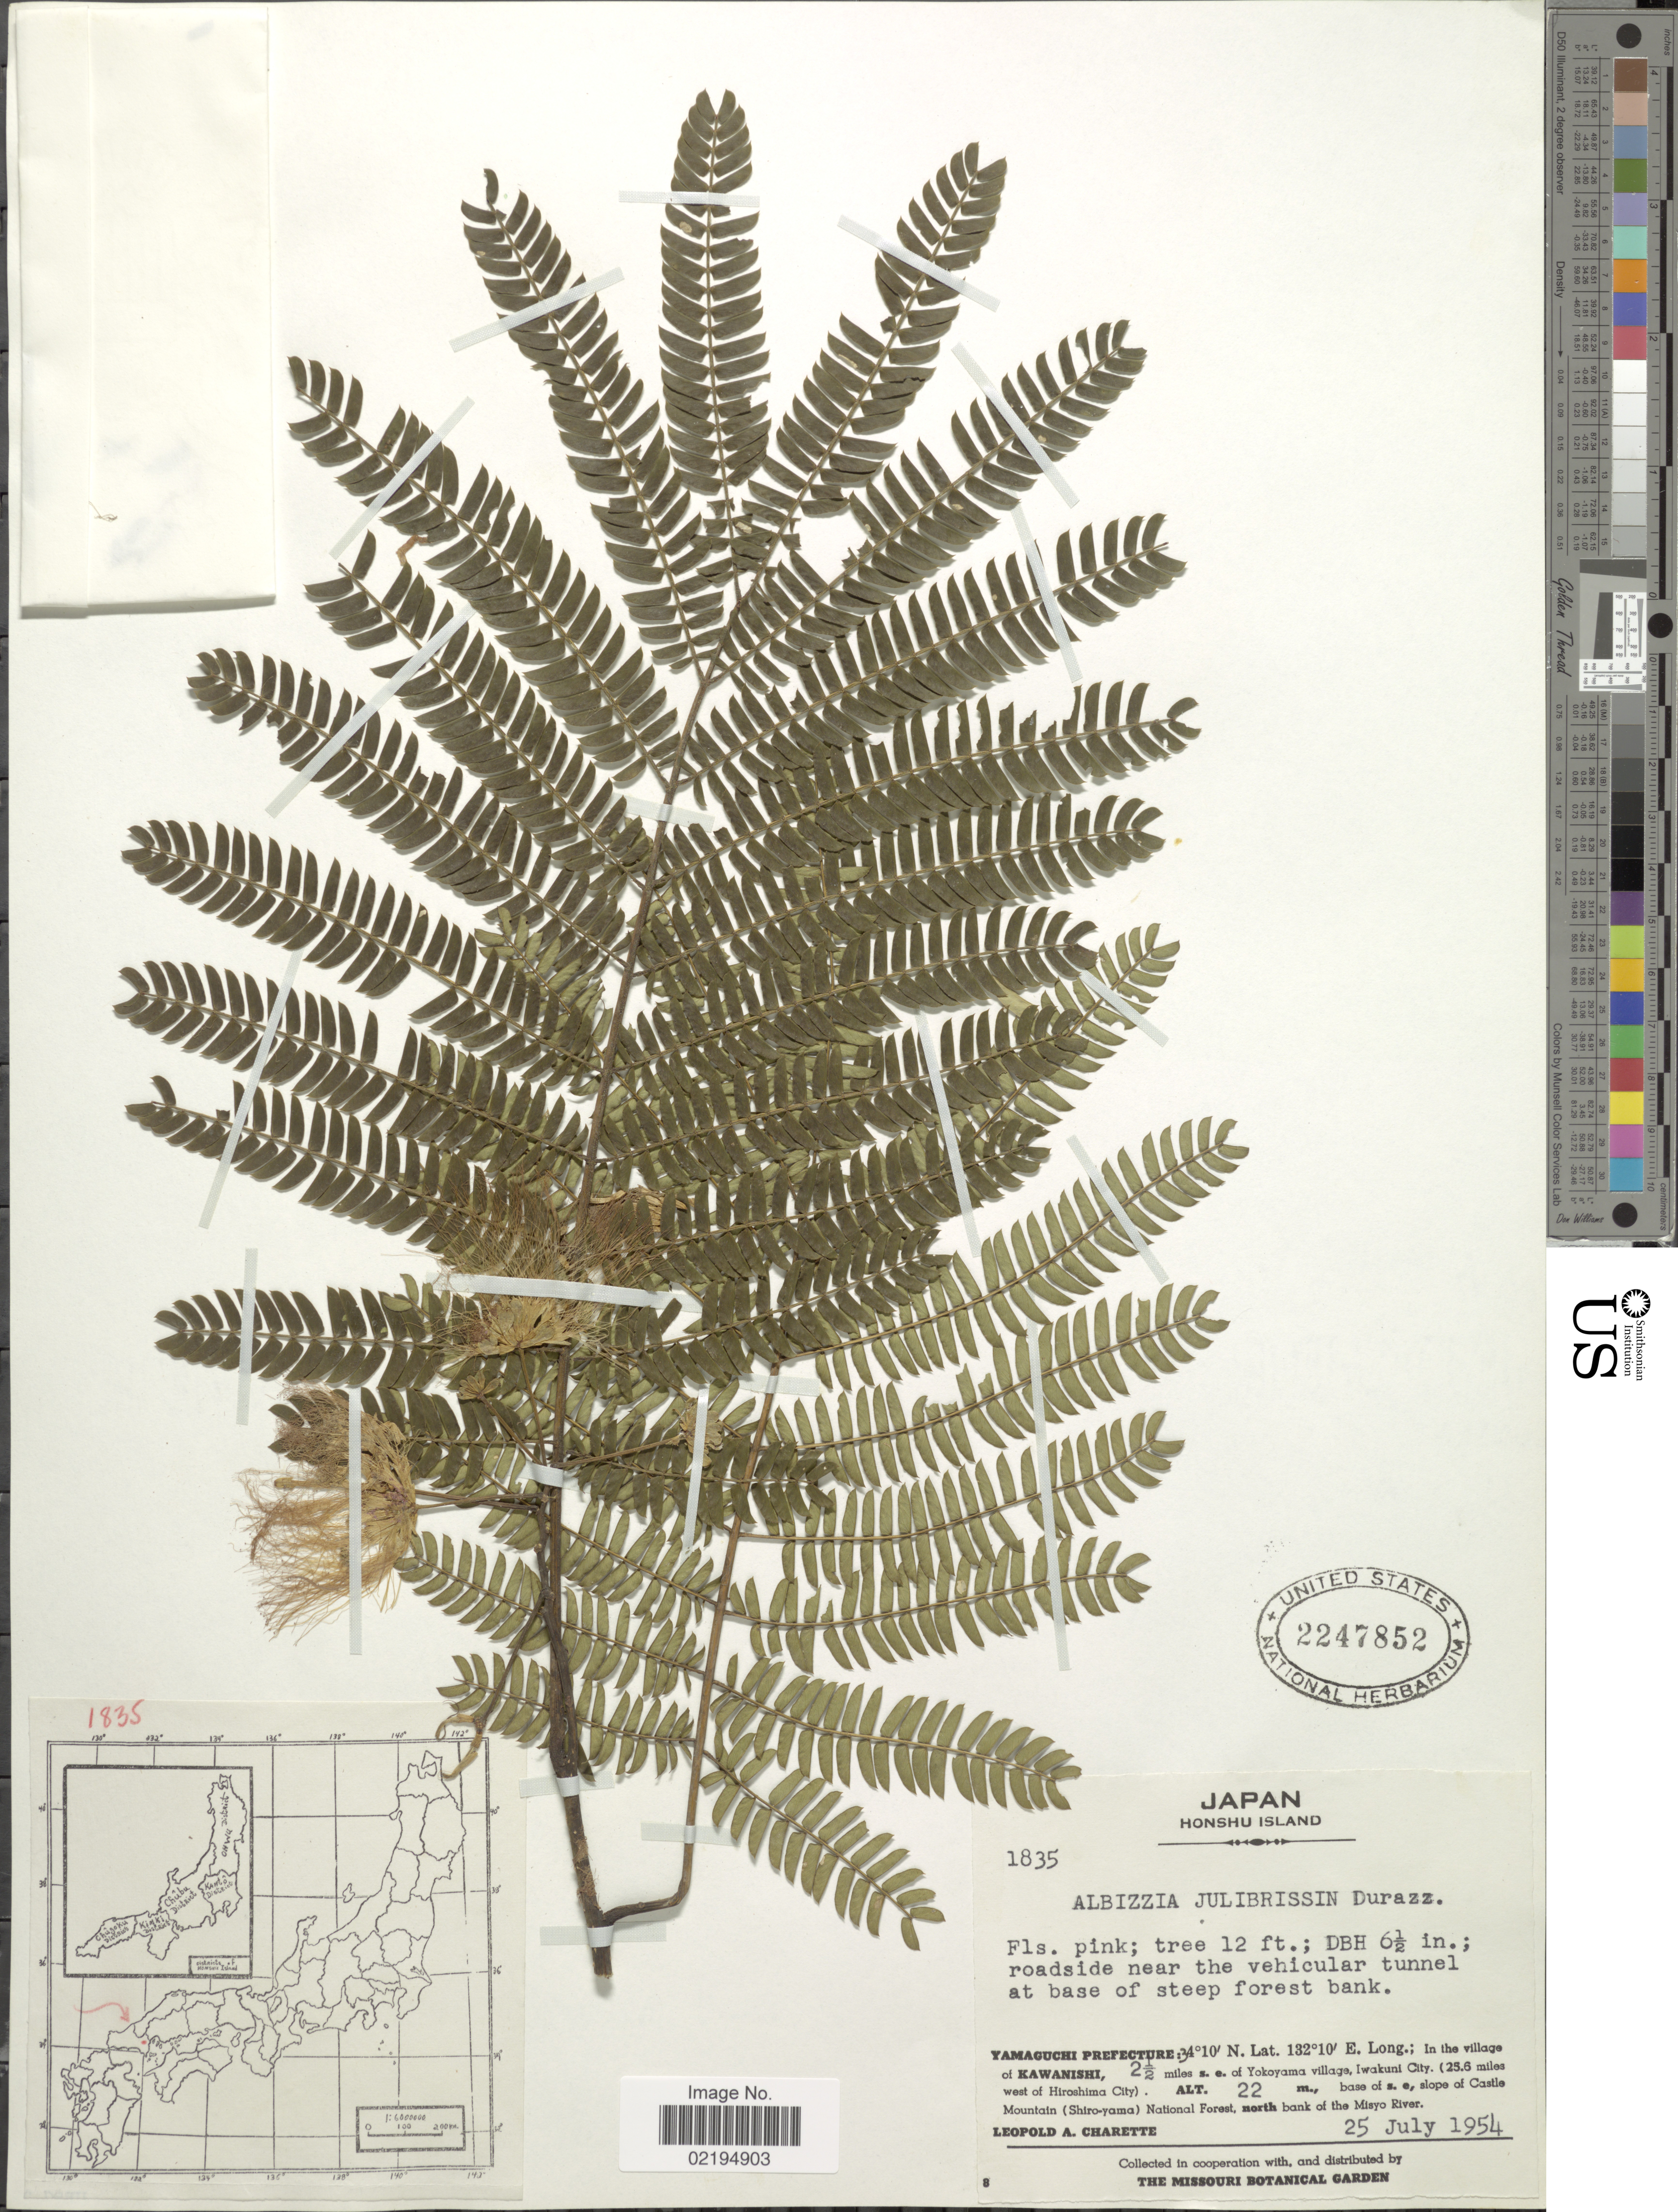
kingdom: Plantae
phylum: Tracheophyta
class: Magnoliopsida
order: Fabales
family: Fabaceae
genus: Albizia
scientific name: Albizia julibrissin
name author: Durazz.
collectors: L. A. Charette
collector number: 1835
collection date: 1954-07-25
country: Japan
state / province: Yamaguti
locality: Honshu Island, Yamaguchi Prefecture: in the village of Kawanishi, 2 1/2 miles s.e. of Yokoyama village, Iwakuni City (25.6 miles west of Hiroshima City), base of s.e. slope of Castle Mountain (Shiro-yama) National Forest, north bank of the Misyo River.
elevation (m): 22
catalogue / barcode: US 2247852